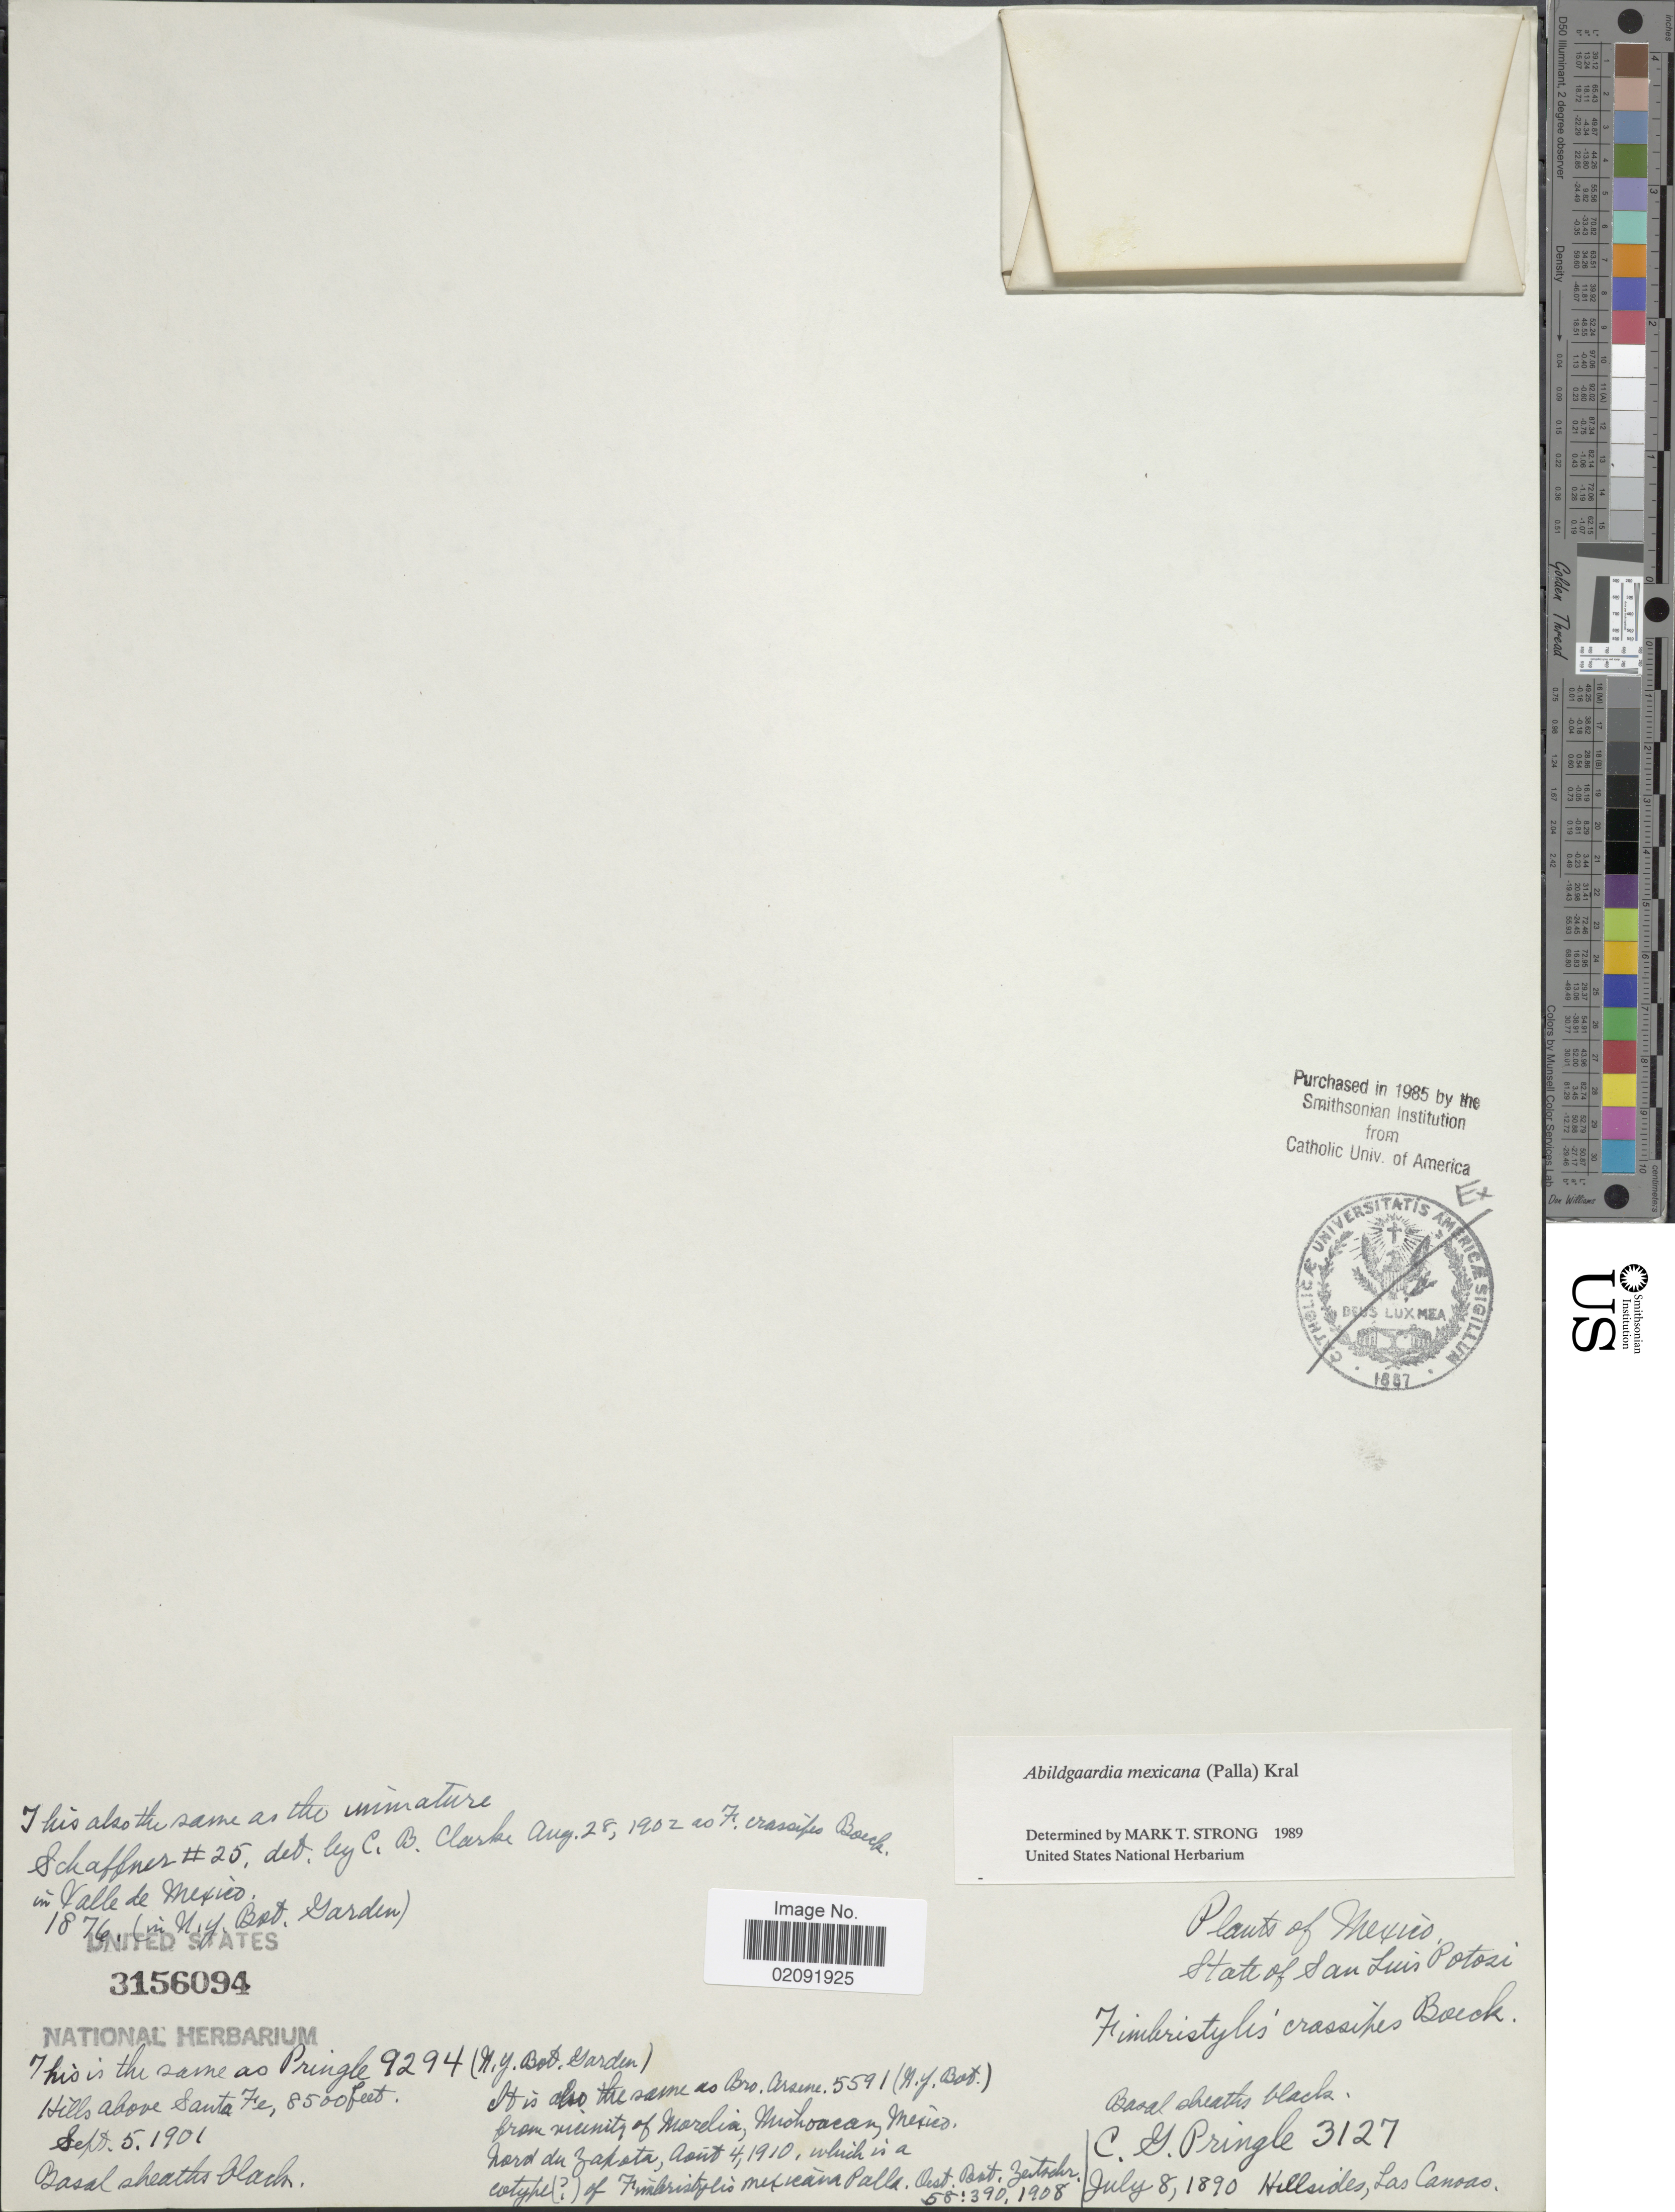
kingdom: Plantae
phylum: Tracheophyta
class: Liliopsida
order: Poales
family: Cyperaceae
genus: Abildgaardia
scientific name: Abildgaardia mexicana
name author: (Palla) Kral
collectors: C. G. Pringle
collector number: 3127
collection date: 1890-07-08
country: Mexico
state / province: San Luis Potosí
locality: Hillside, Las Camao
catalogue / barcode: US 3156094